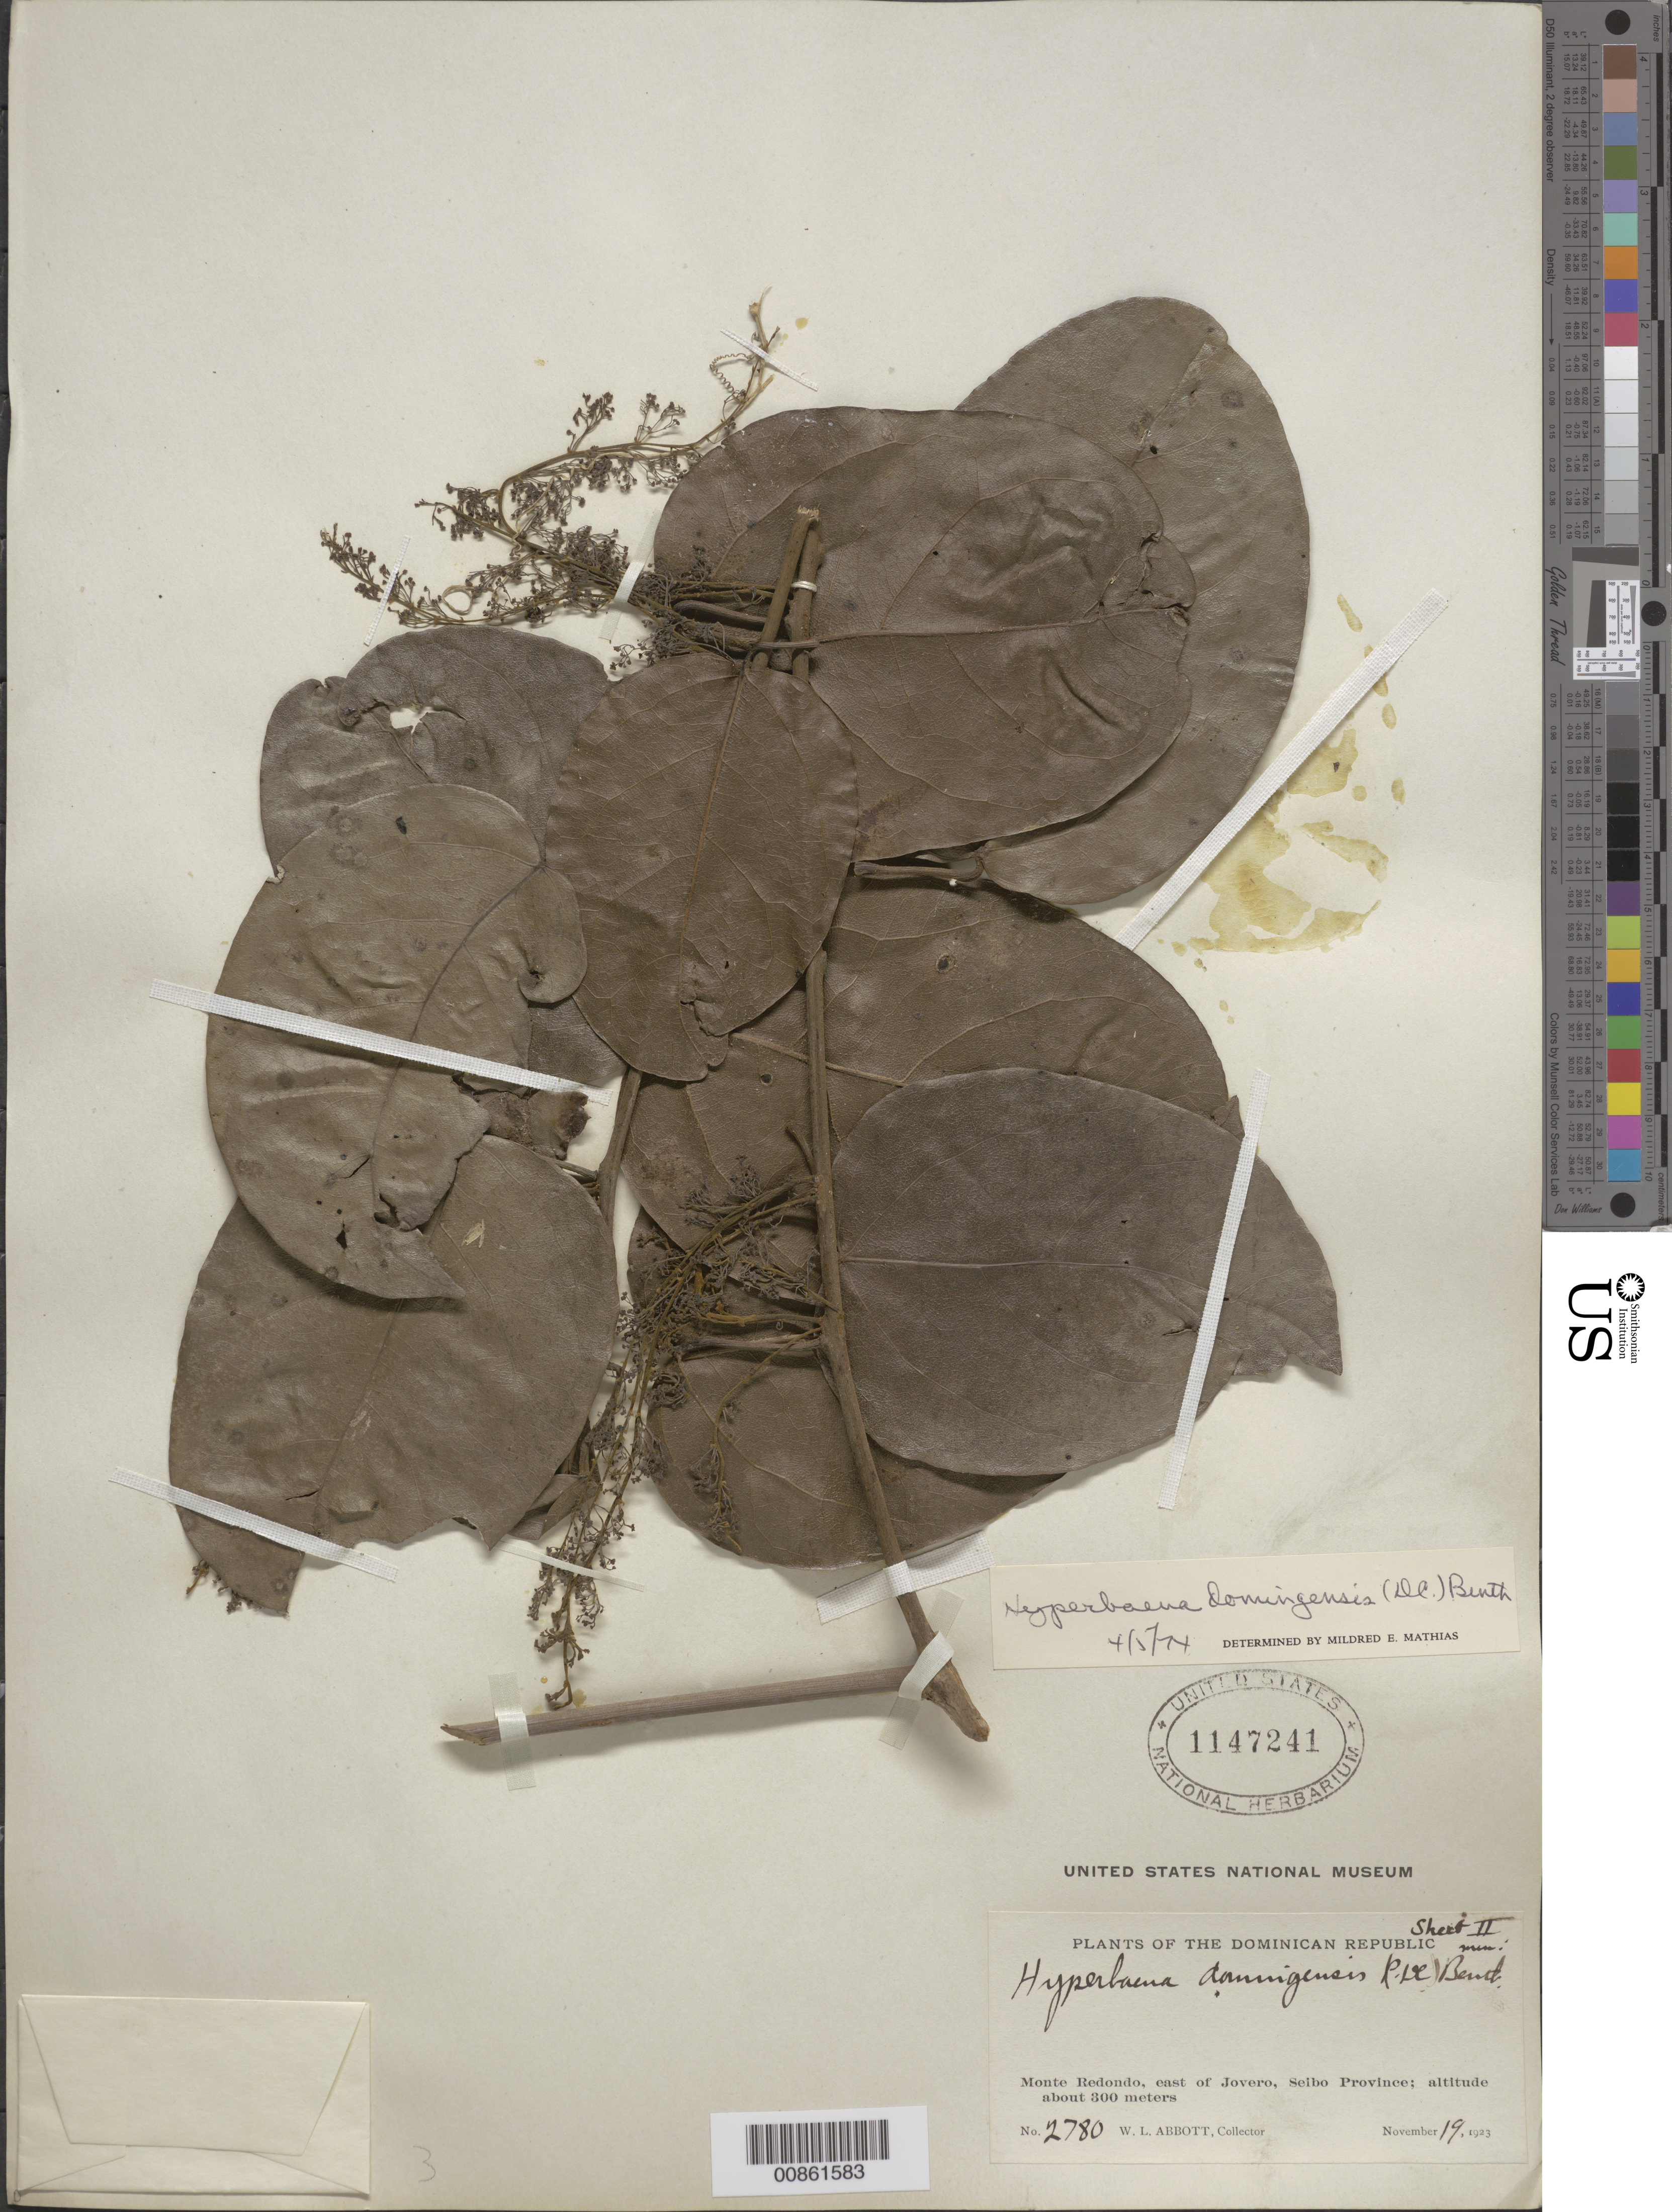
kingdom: Plantae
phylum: Tracheophyta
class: Magnoliopsida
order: Ranunculales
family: Menispermaceae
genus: Hyperbaena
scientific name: Hyperbaena domingensis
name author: (DC.) Benth.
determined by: Mathias, M. E.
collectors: W. L. Abbott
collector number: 2780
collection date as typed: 19 Nov 1923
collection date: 1923-11-19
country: Dominican Republic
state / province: El Seibo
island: Hispaniola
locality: Monte redondo, east of Jovero.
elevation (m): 300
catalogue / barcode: US 1147241